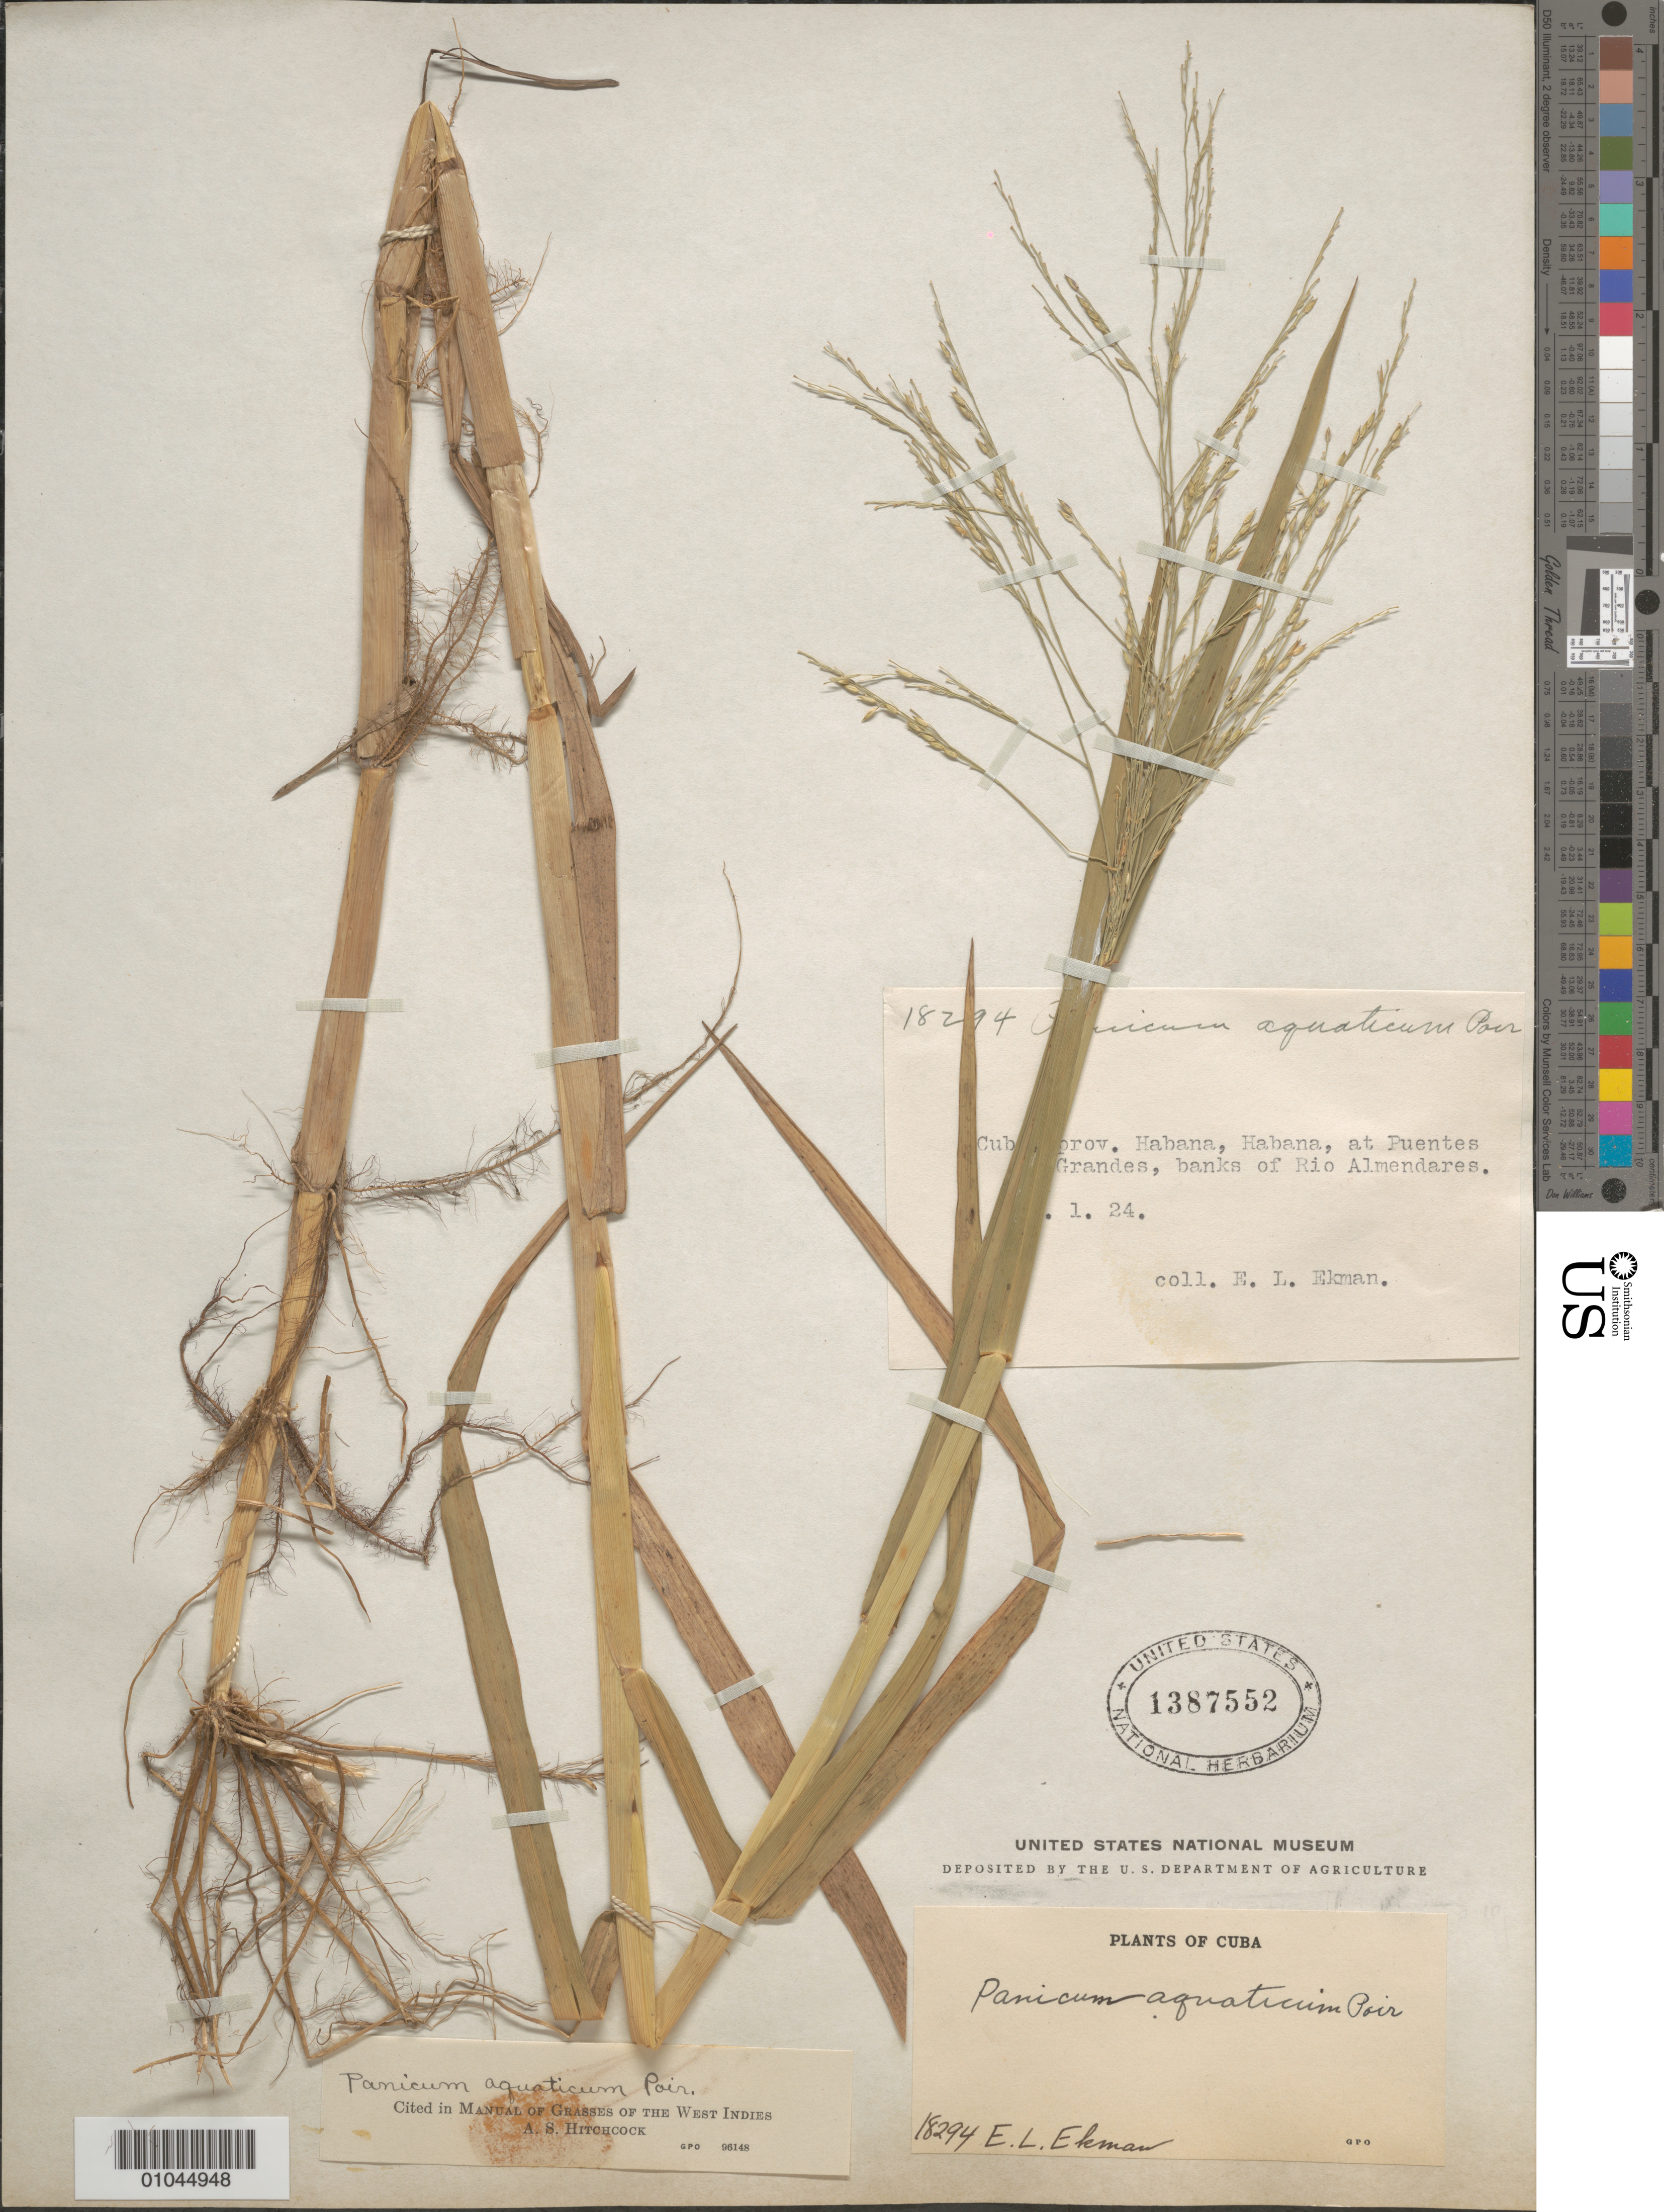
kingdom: Plantae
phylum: Tracheophyta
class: Liliopsida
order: Poales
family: Poaceae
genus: Panicum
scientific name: Panicum aquaticum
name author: Poir.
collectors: E. L. Ekman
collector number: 18294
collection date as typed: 18 Jan 1924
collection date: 1924-01-18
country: Cuba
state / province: La Habana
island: Cuba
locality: At Puentes Grandes, banks of Rio Almendares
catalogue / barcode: US 1387552